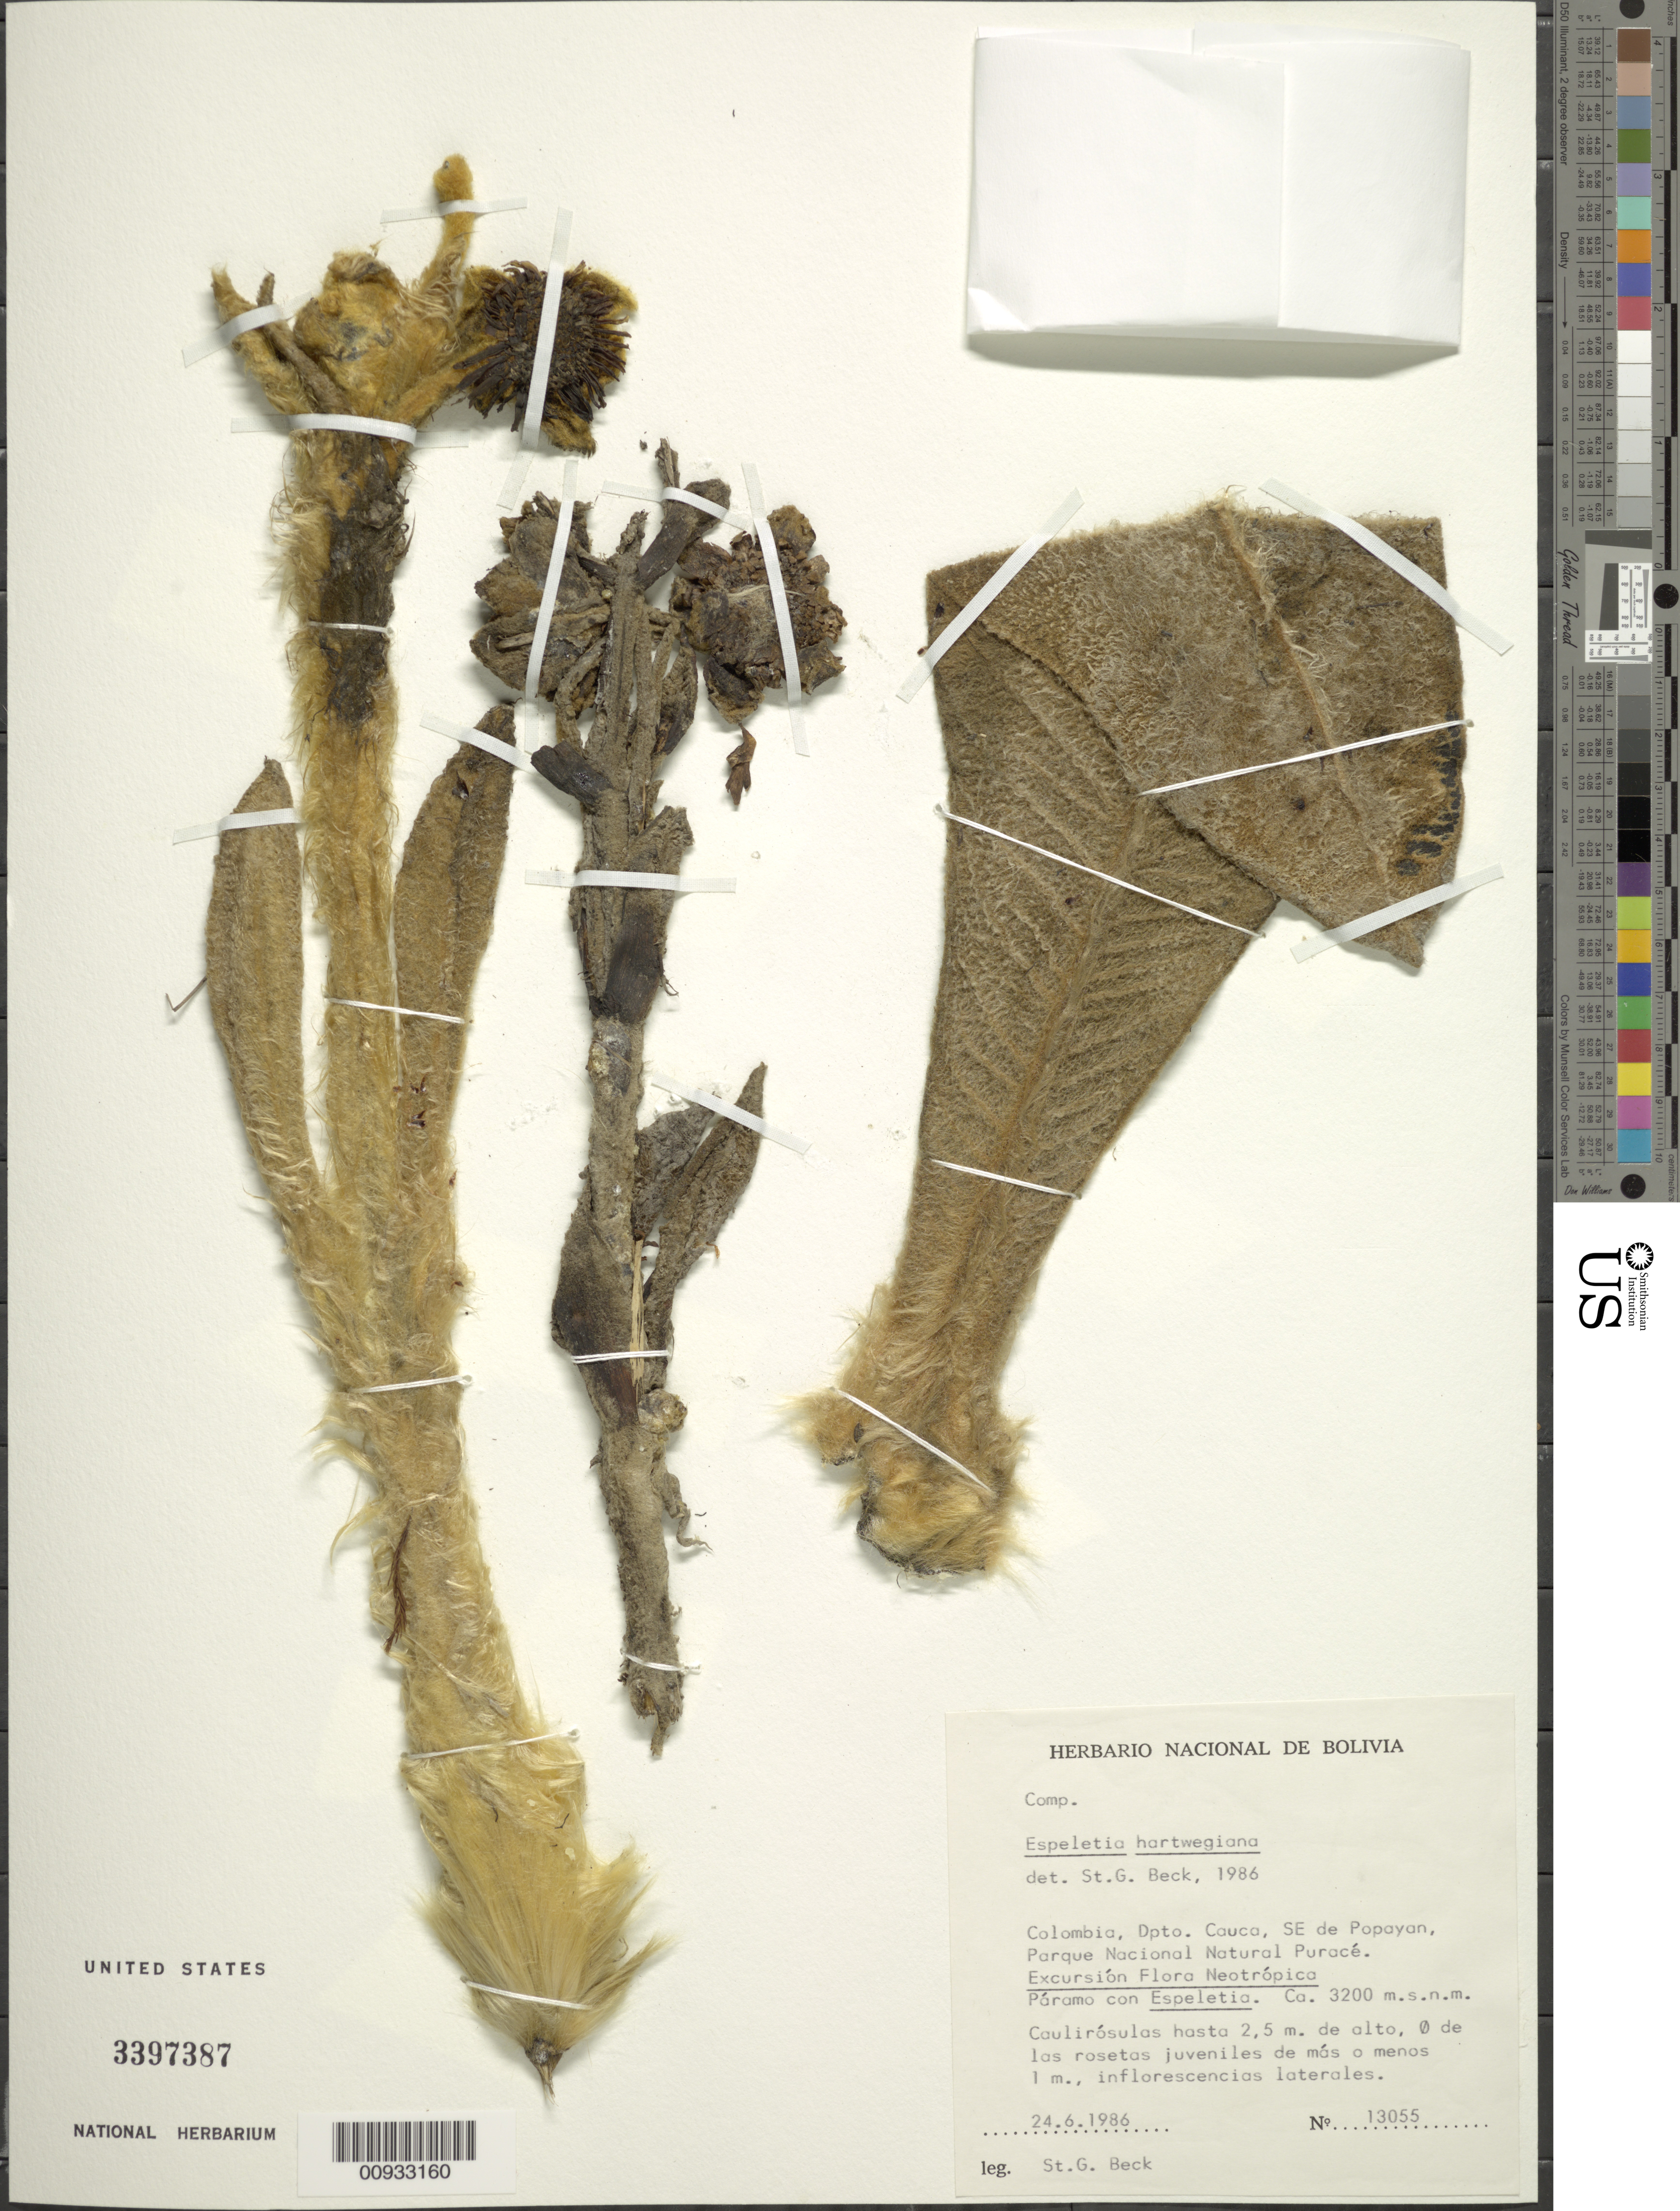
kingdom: Plantae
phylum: Tracheophyta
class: Magnoliopsida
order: Asterales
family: Asteraceae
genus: Espeletia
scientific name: Espeletia hartwegiana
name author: Sch. Bip. ex Cuatrec.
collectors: S. G. Beck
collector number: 13055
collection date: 1986-06-24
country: Colombia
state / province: Cauca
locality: SE de Popayán, Parque Nacional Natural Puracé.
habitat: Páramo con Espeletia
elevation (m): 3200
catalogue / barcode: US 3397387